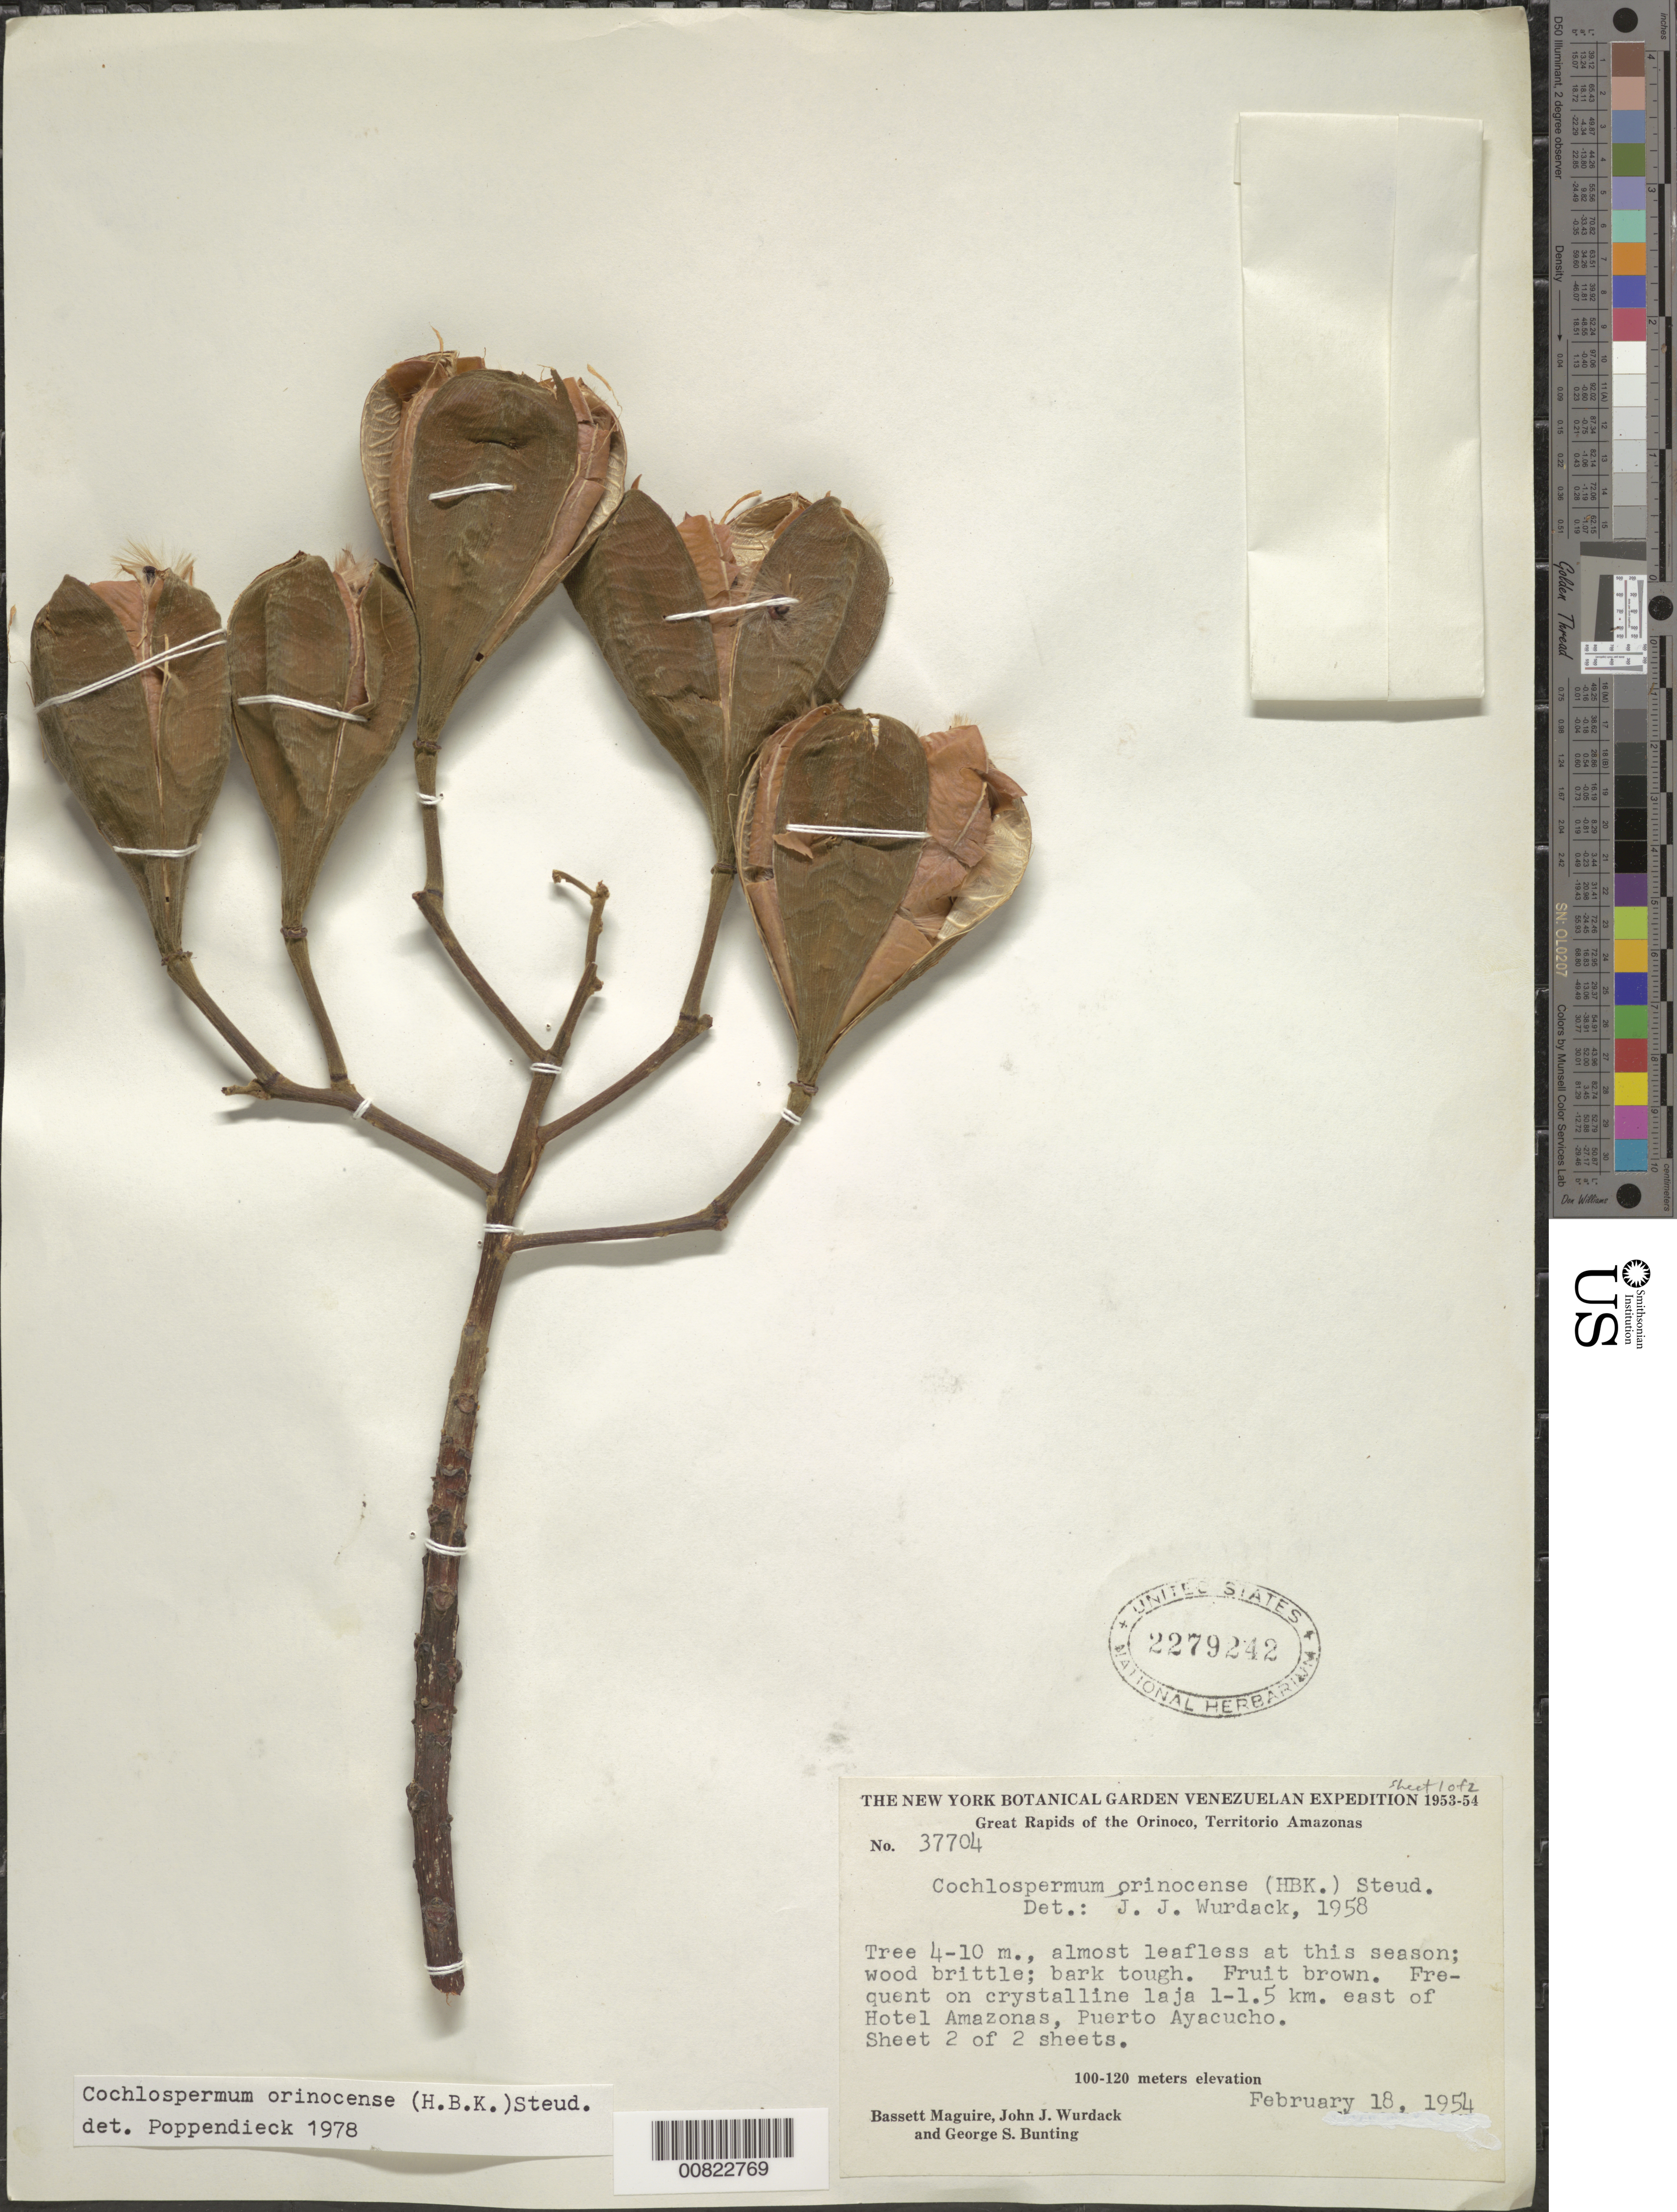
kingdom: Plantae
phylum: Tracheophyta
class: Magnoliopsida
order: Malvales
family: Cochlospermaceae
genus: Cochlospermum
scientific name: Cochlospermum orinocense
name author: (Kunth) Steud.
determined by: Poppendieck, H.-H., (HBG), Institut fur Allgemeine Botanik und Botanischer Garten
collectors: J. J. Wurdack & G. S. Bunting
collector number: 37704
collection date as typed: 18-Feb-54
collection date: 1954-02-18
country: Venezuela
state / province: Amazonas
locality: Puerto Ayacucho, 1-1.5 km E of Hotel Amazonas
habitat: Crystalline laja 1-1.5 km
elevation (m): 100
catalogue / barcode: US 2279242